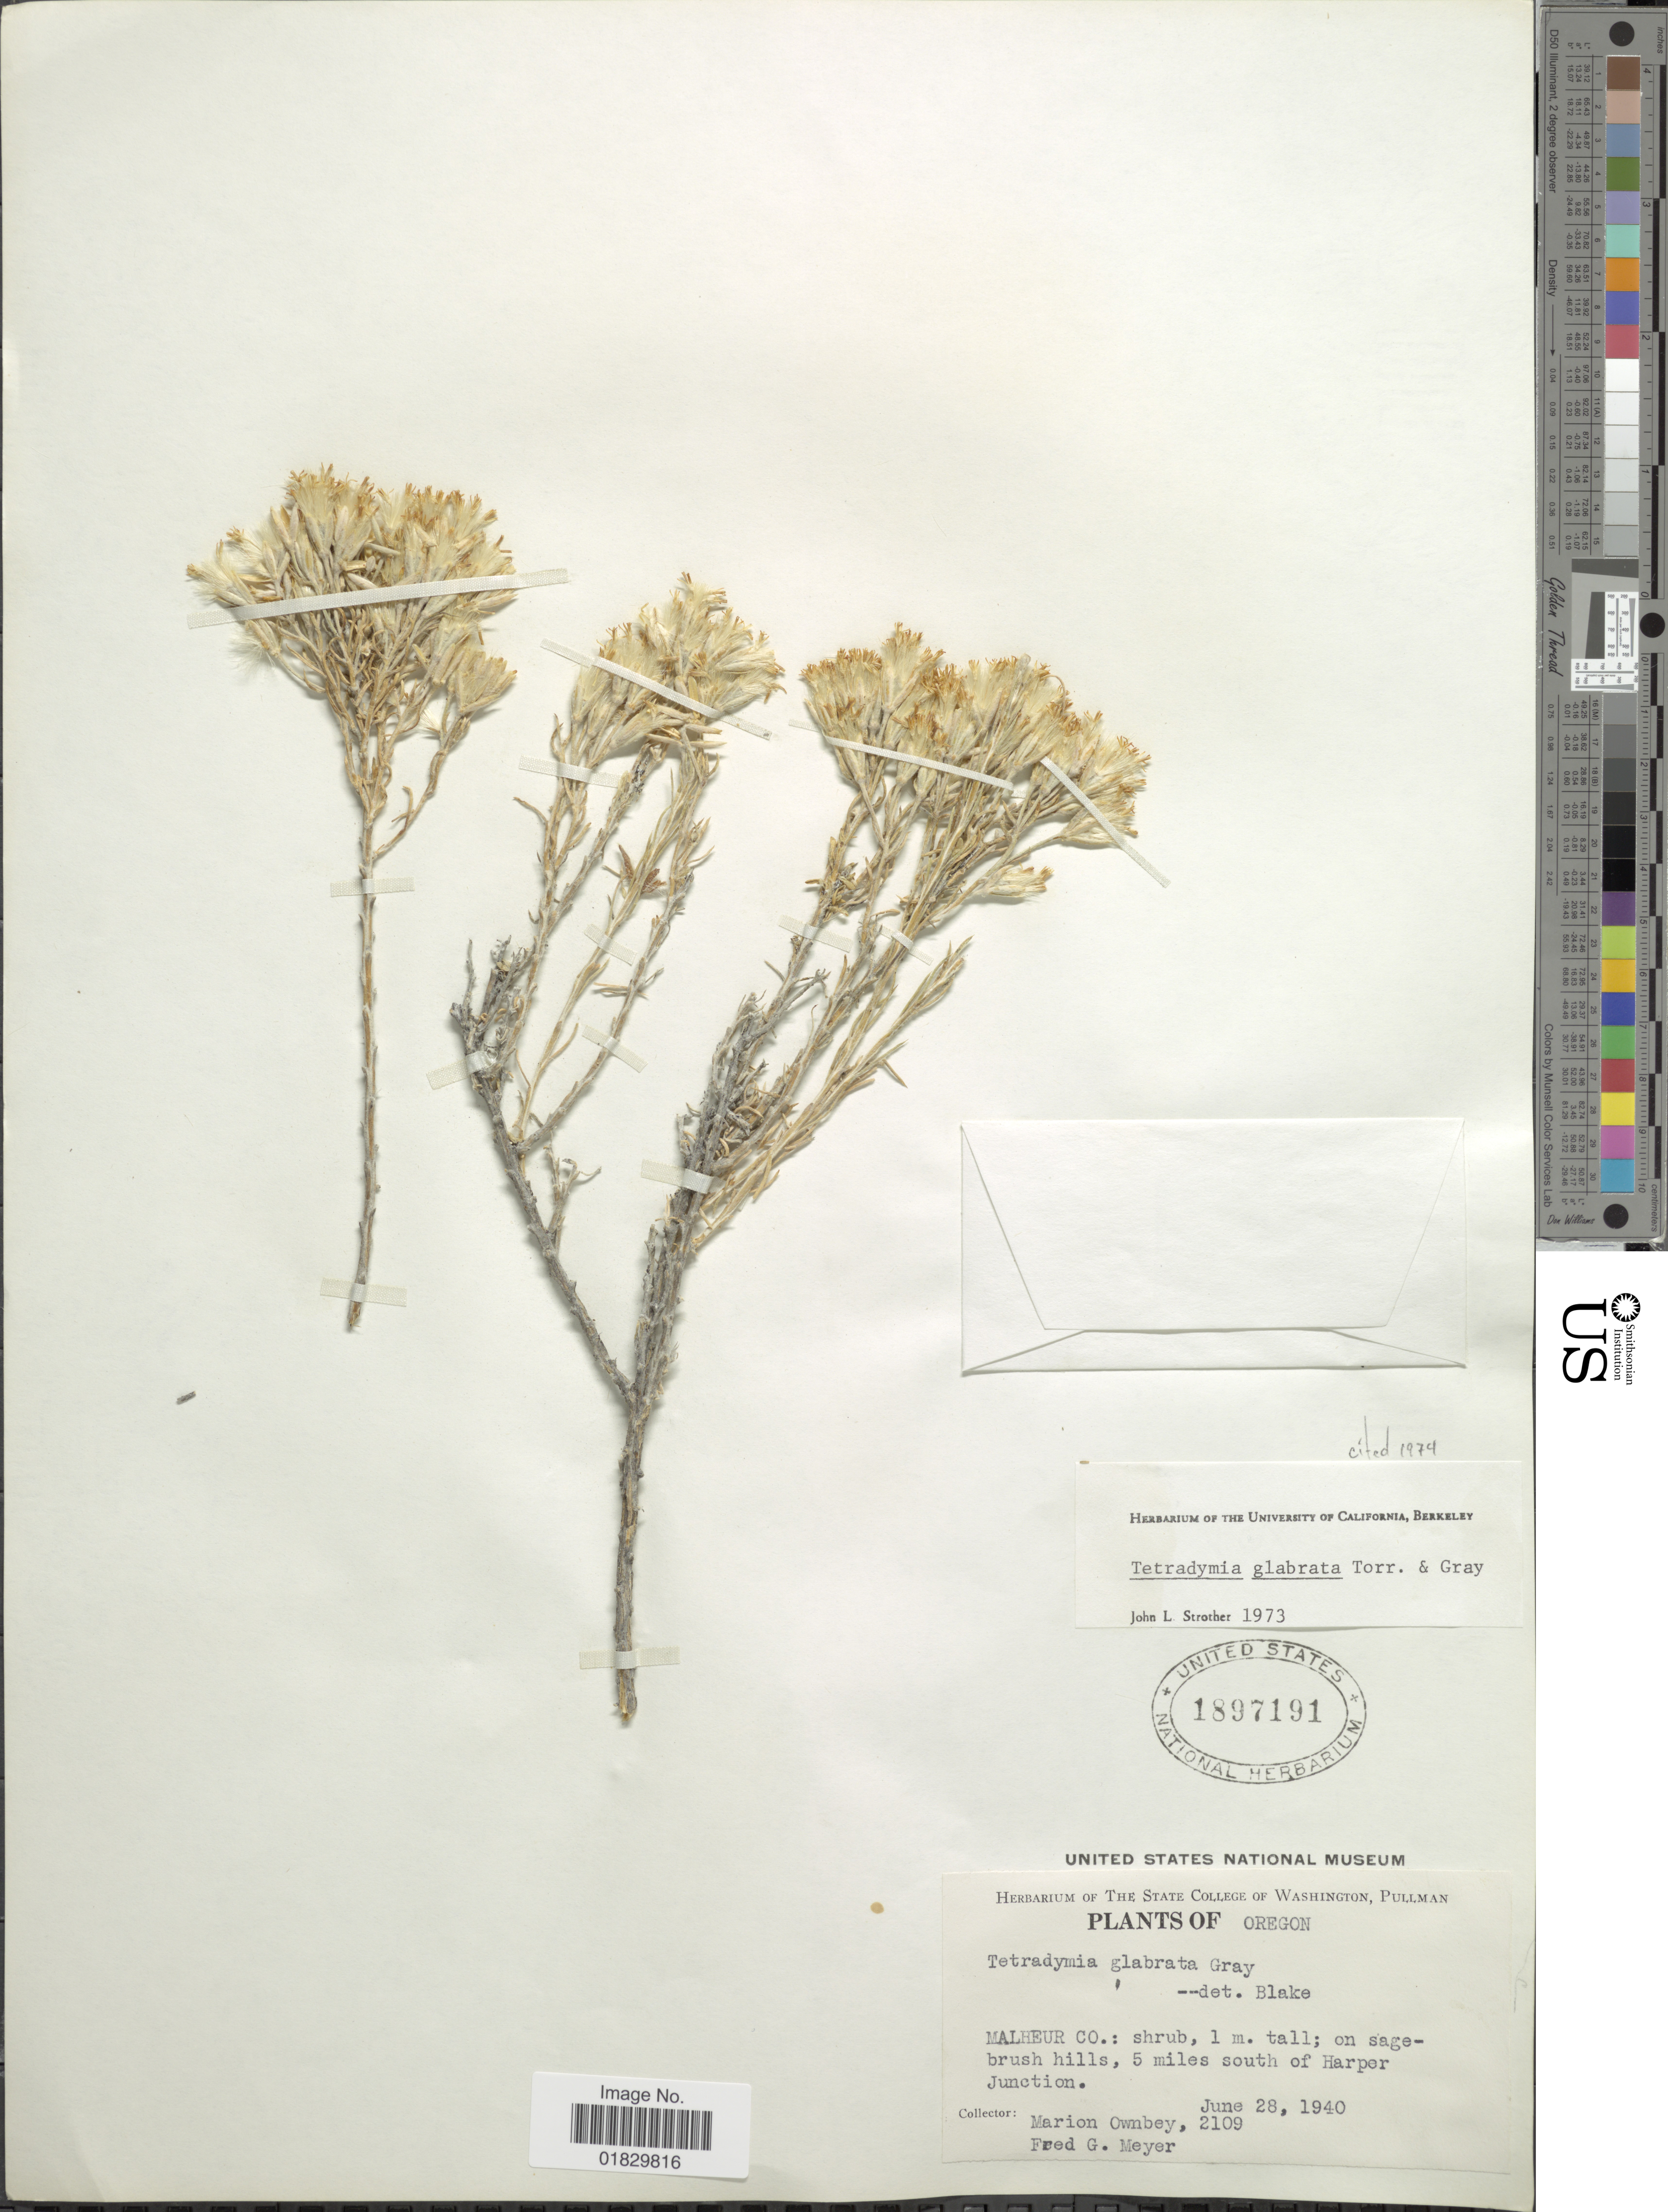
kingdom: Plantae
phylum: Tracheophyta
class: Magnoliopsida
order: Asterales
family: Asteraceae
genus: Tetradymia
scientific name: Tetradymia glabrata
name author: Torr. & A. Gray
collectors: F. M. Ownbey & F. G. Meyer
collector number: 2109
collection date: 1940-06-28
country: United States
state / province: Oregon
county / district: Malheur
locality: Malheur Co.: 5 miles south of Harper Junction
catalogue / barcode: US 1897191